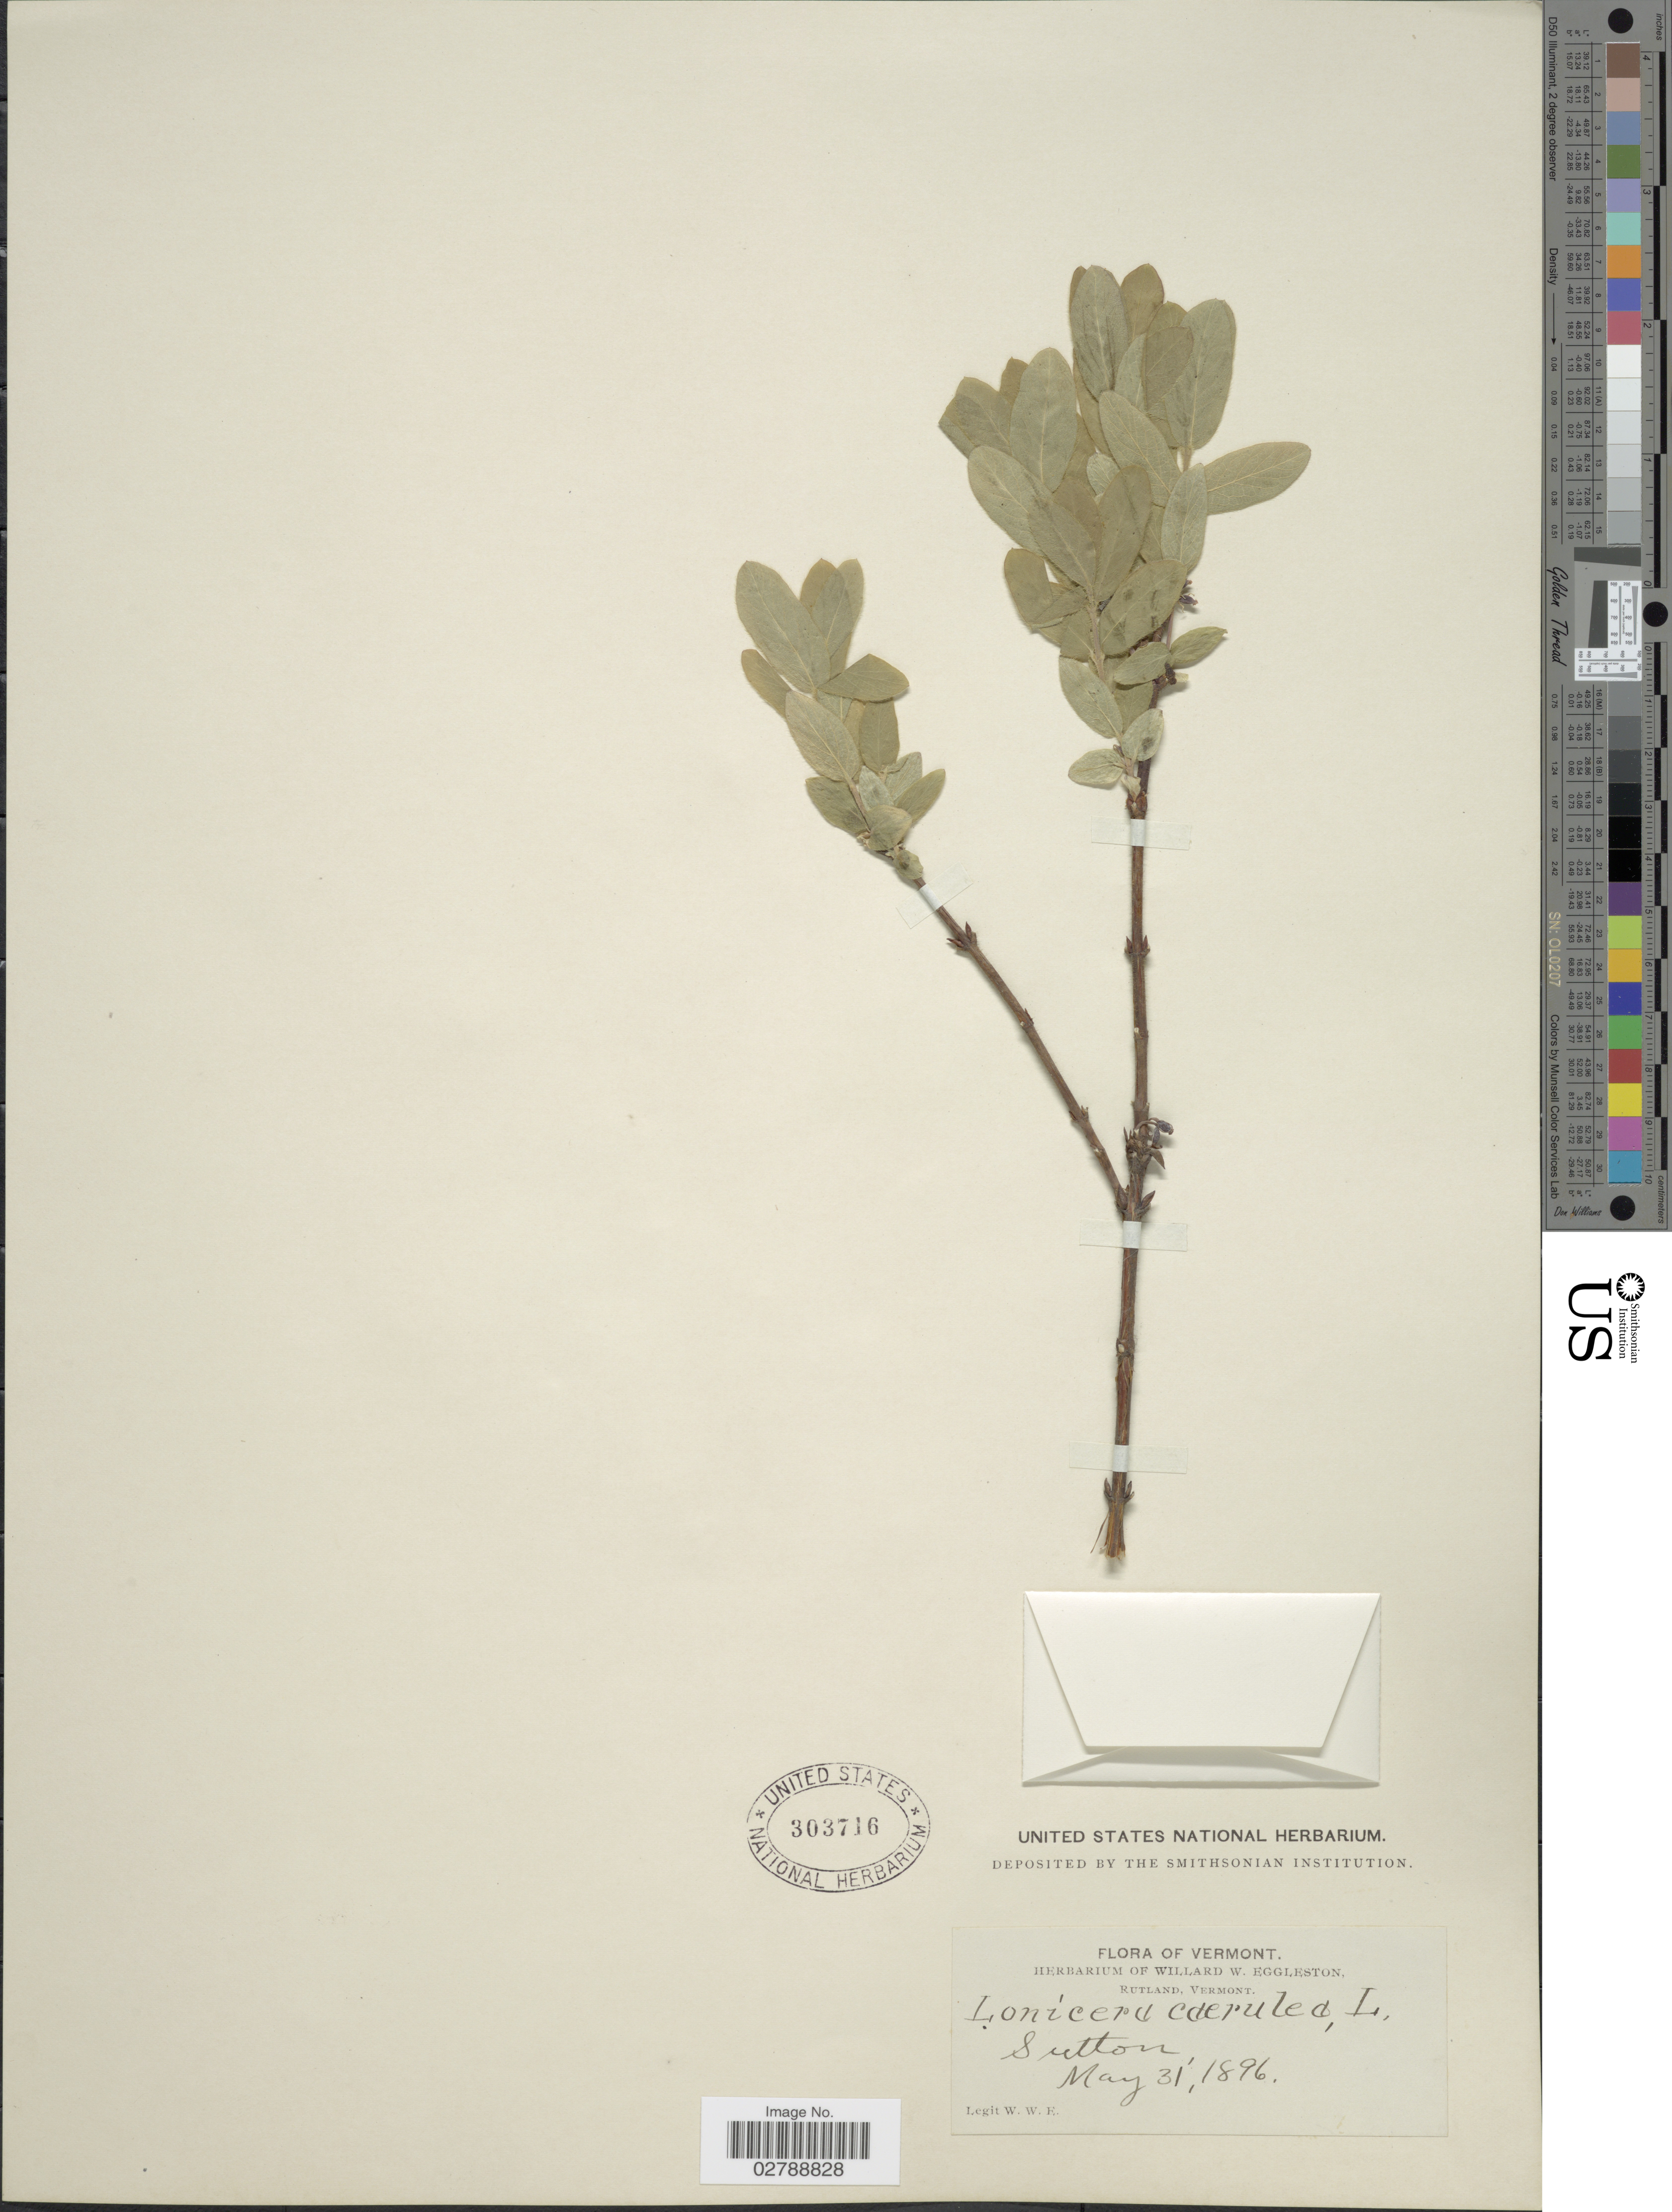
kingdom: Plantae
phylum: Tracheophyta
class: Magnoliopsida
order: Dipsacales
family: Caprifoliaceae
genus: Lonicera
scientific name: Lonicera caerulea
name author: L.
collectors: W. W. Eggleston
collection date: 1896-05-31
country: United States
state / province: Vermont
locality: Sutton.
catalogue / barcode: US 303716